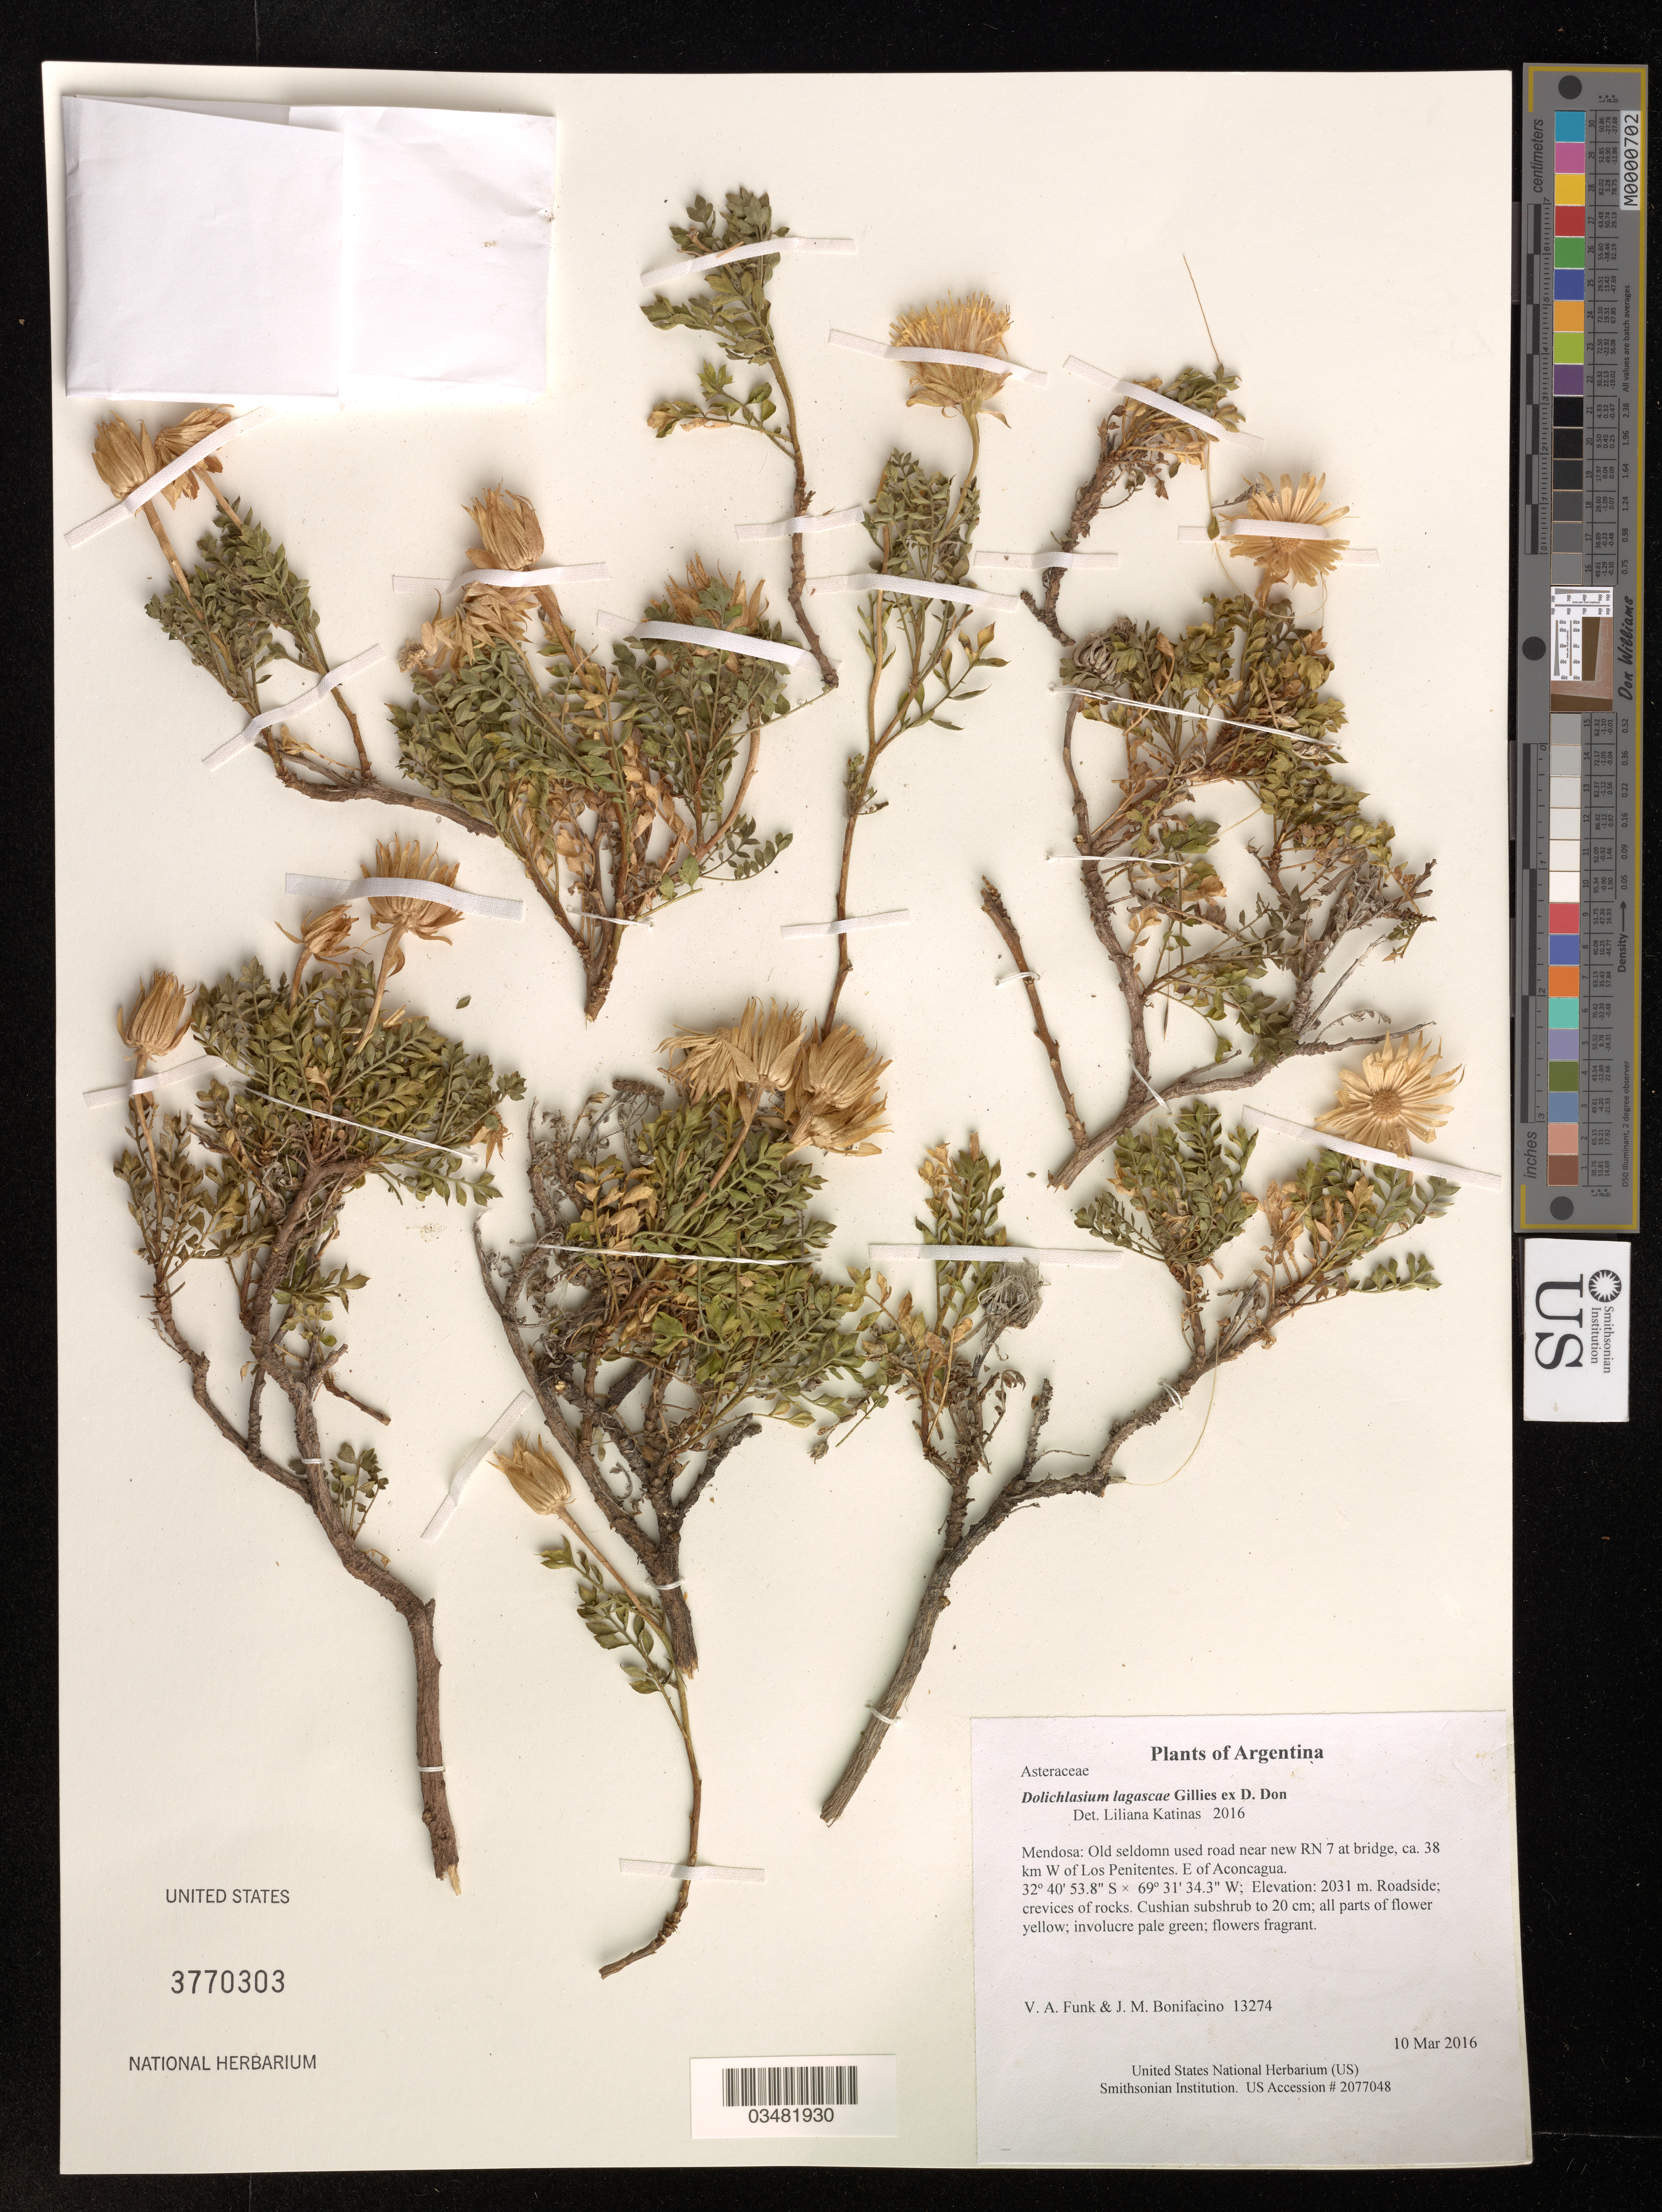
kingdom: Plantae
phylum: Tracheophyta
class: Magnoliopsida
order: Asterales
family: Asteraceae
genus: Dolichlasium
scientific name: Dolichlasium lagascae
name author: Gillies ex D. Don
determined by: Katinas, L.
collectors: V. Funk & M. Bonifacino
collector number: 13274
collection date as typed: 10 March 2016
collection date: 2016-03-10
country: Argentina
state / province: Mendoza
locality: Old seldomn used road near new RN 7 at bridge, ca. 38 km W of Los Penitentes. E of Aconcagua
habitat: Roadside; crevices of rocks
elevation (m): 2031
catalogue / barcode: US 3770303